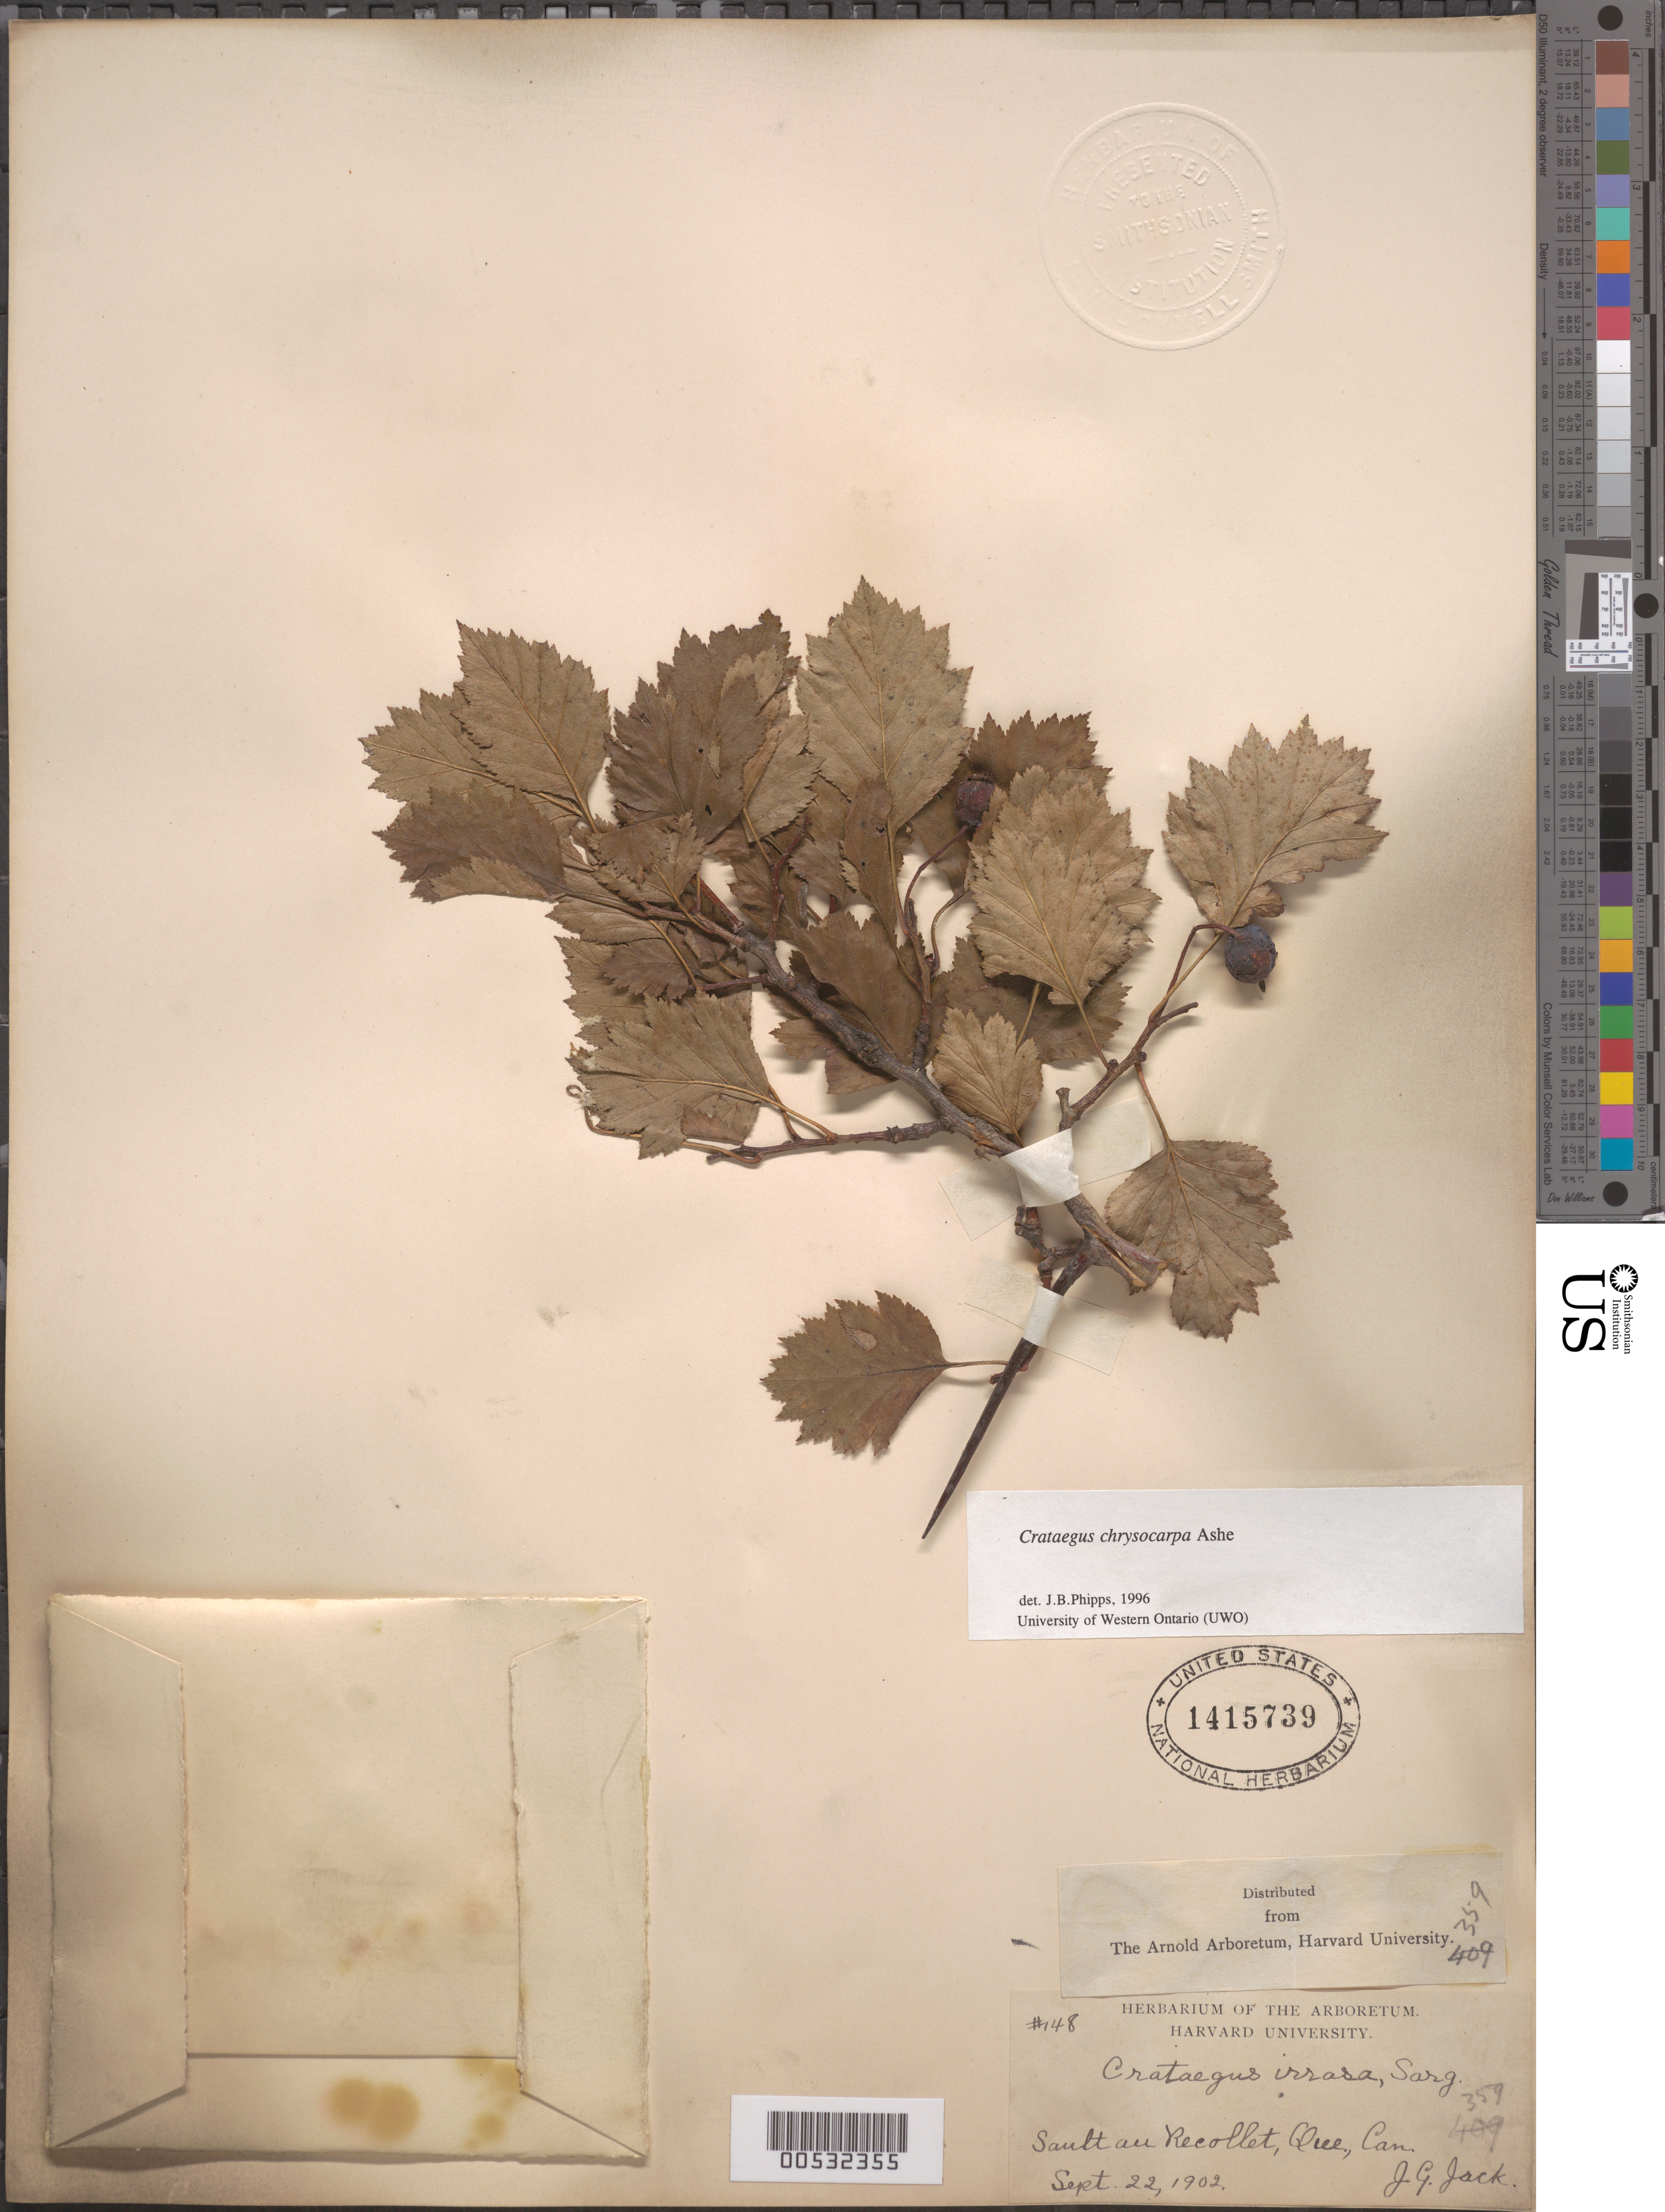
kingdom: Plantae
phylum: Tracheophyta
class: Magnoliopsida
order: Rosales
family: Rosaceae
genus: Crataegus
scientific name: Crataegus chrysocarpa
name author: Ashe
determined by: Phipps, James B., (UWO), University of Western Ontario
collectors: J. G. Jack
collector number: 148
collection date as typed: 22 Sep 1902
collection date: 1902-09-22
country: Canada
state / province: Quebec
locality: Sault au Recollet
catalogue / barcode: US 1415739